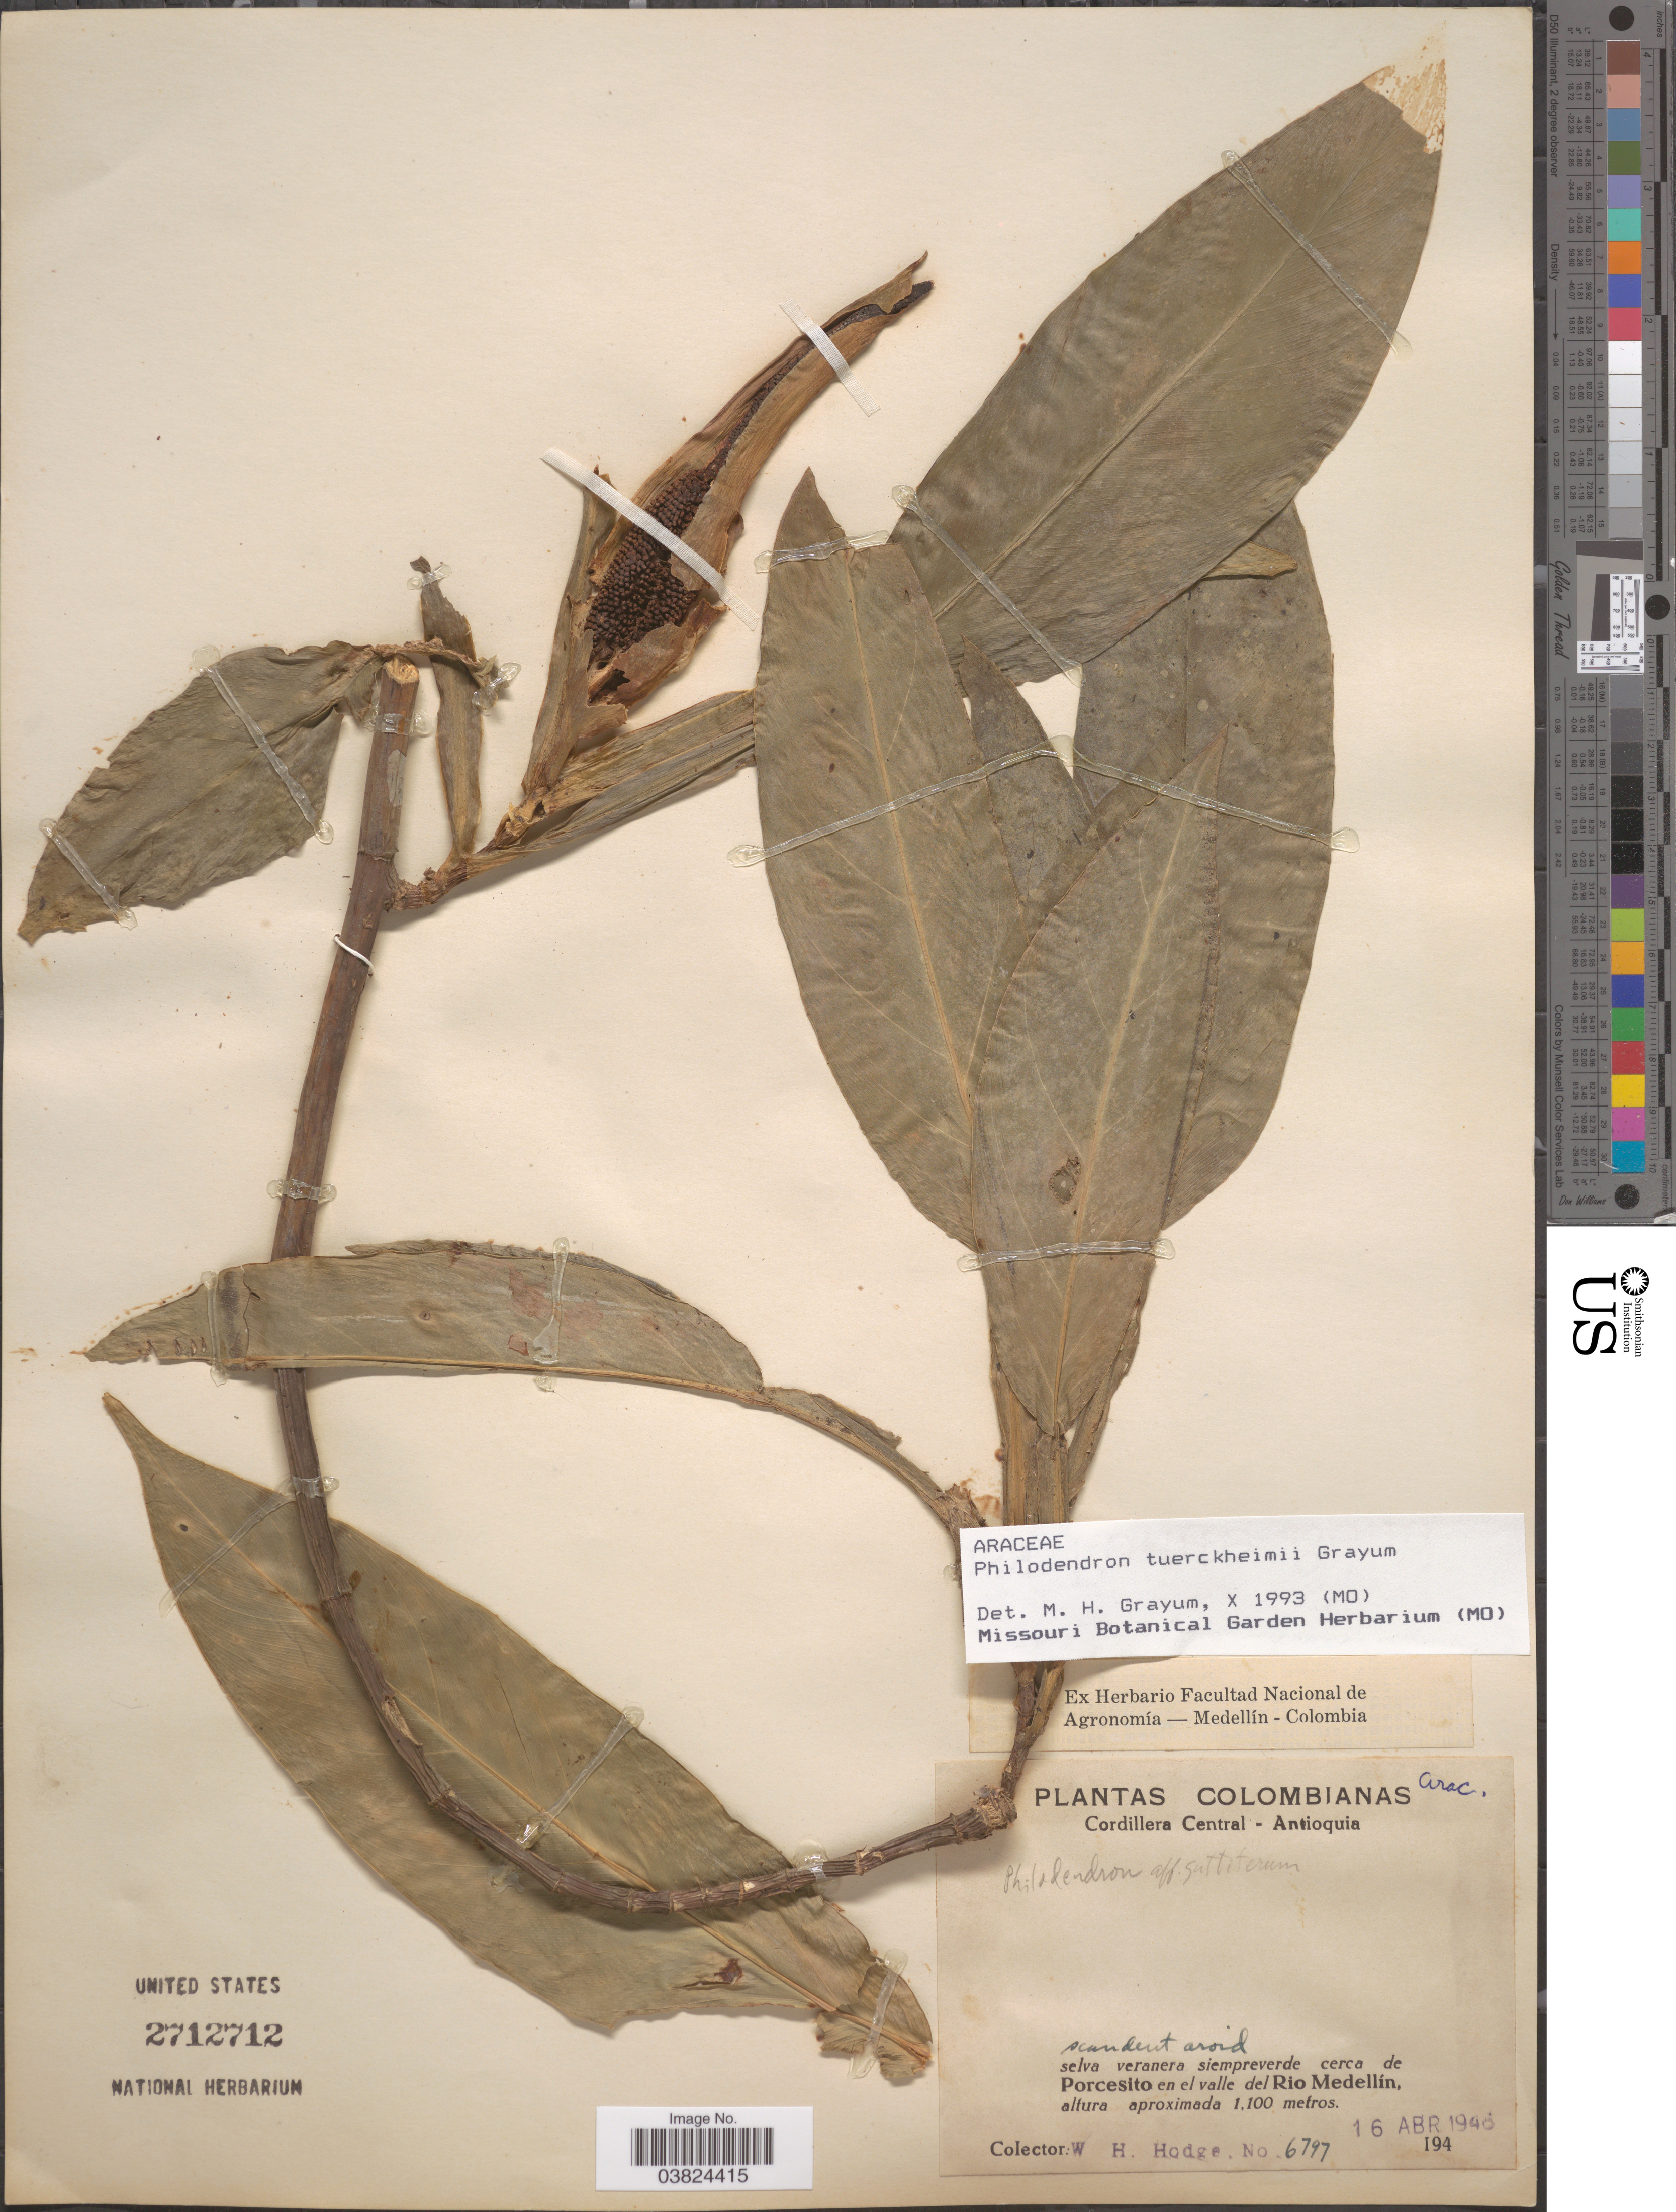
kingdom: Plantae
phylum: Tracheophyta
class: Liliopsida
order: Alismatales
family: Araceae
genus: Philodendron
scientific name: Philodendron tuerckheimii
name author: Grayam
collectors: W. Hodge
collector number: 6797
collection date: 1946-04-16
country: Colombia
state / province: Antioquia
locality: Cordillera Central. Selva veranera siempreverde cerca de Porcesito en el valle del Rio Medellín.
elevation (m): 1100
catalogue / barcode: US 2712712